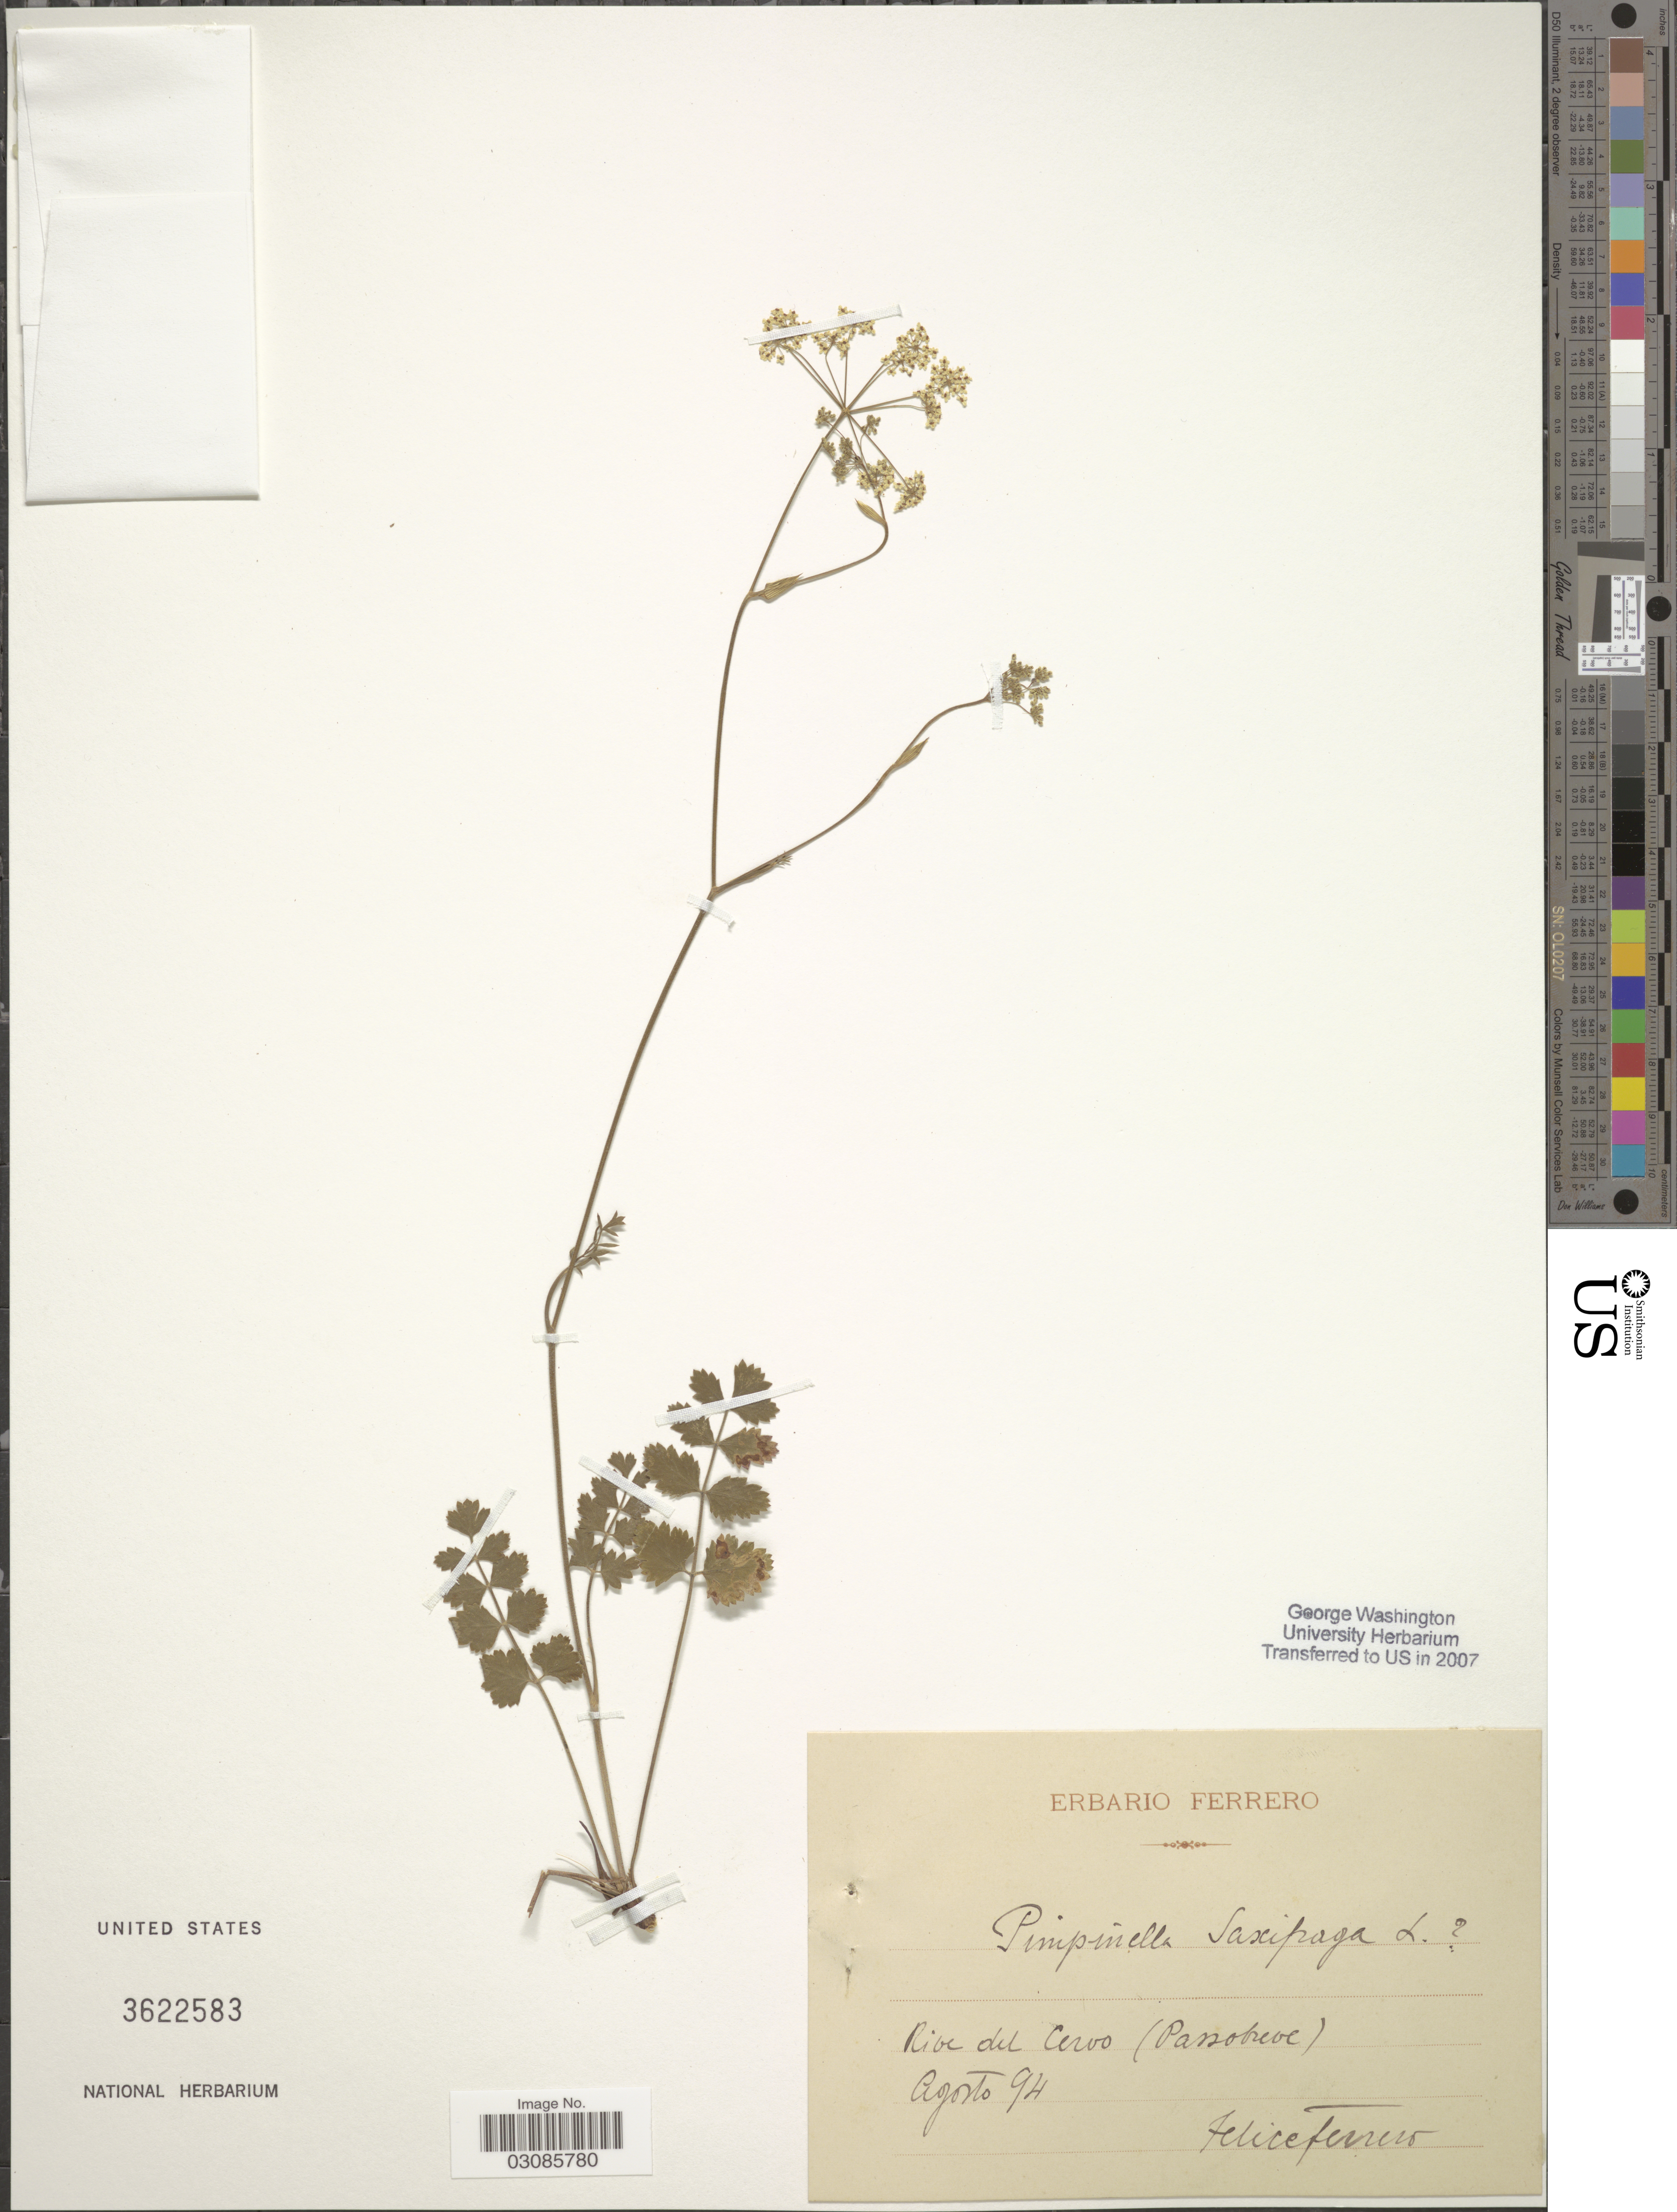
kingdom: Plantae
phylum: Tracheophyta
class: Magnoliopsida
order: Apiales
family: Apiaceae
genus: Pimpinella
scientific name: Pimpinella saxifraga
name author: L.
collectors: F. Ferrero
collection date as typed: Transcribed d/m/y: /8/94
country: Italy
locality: Rive del Cervo (Passobreve).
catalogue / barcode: US 3622583